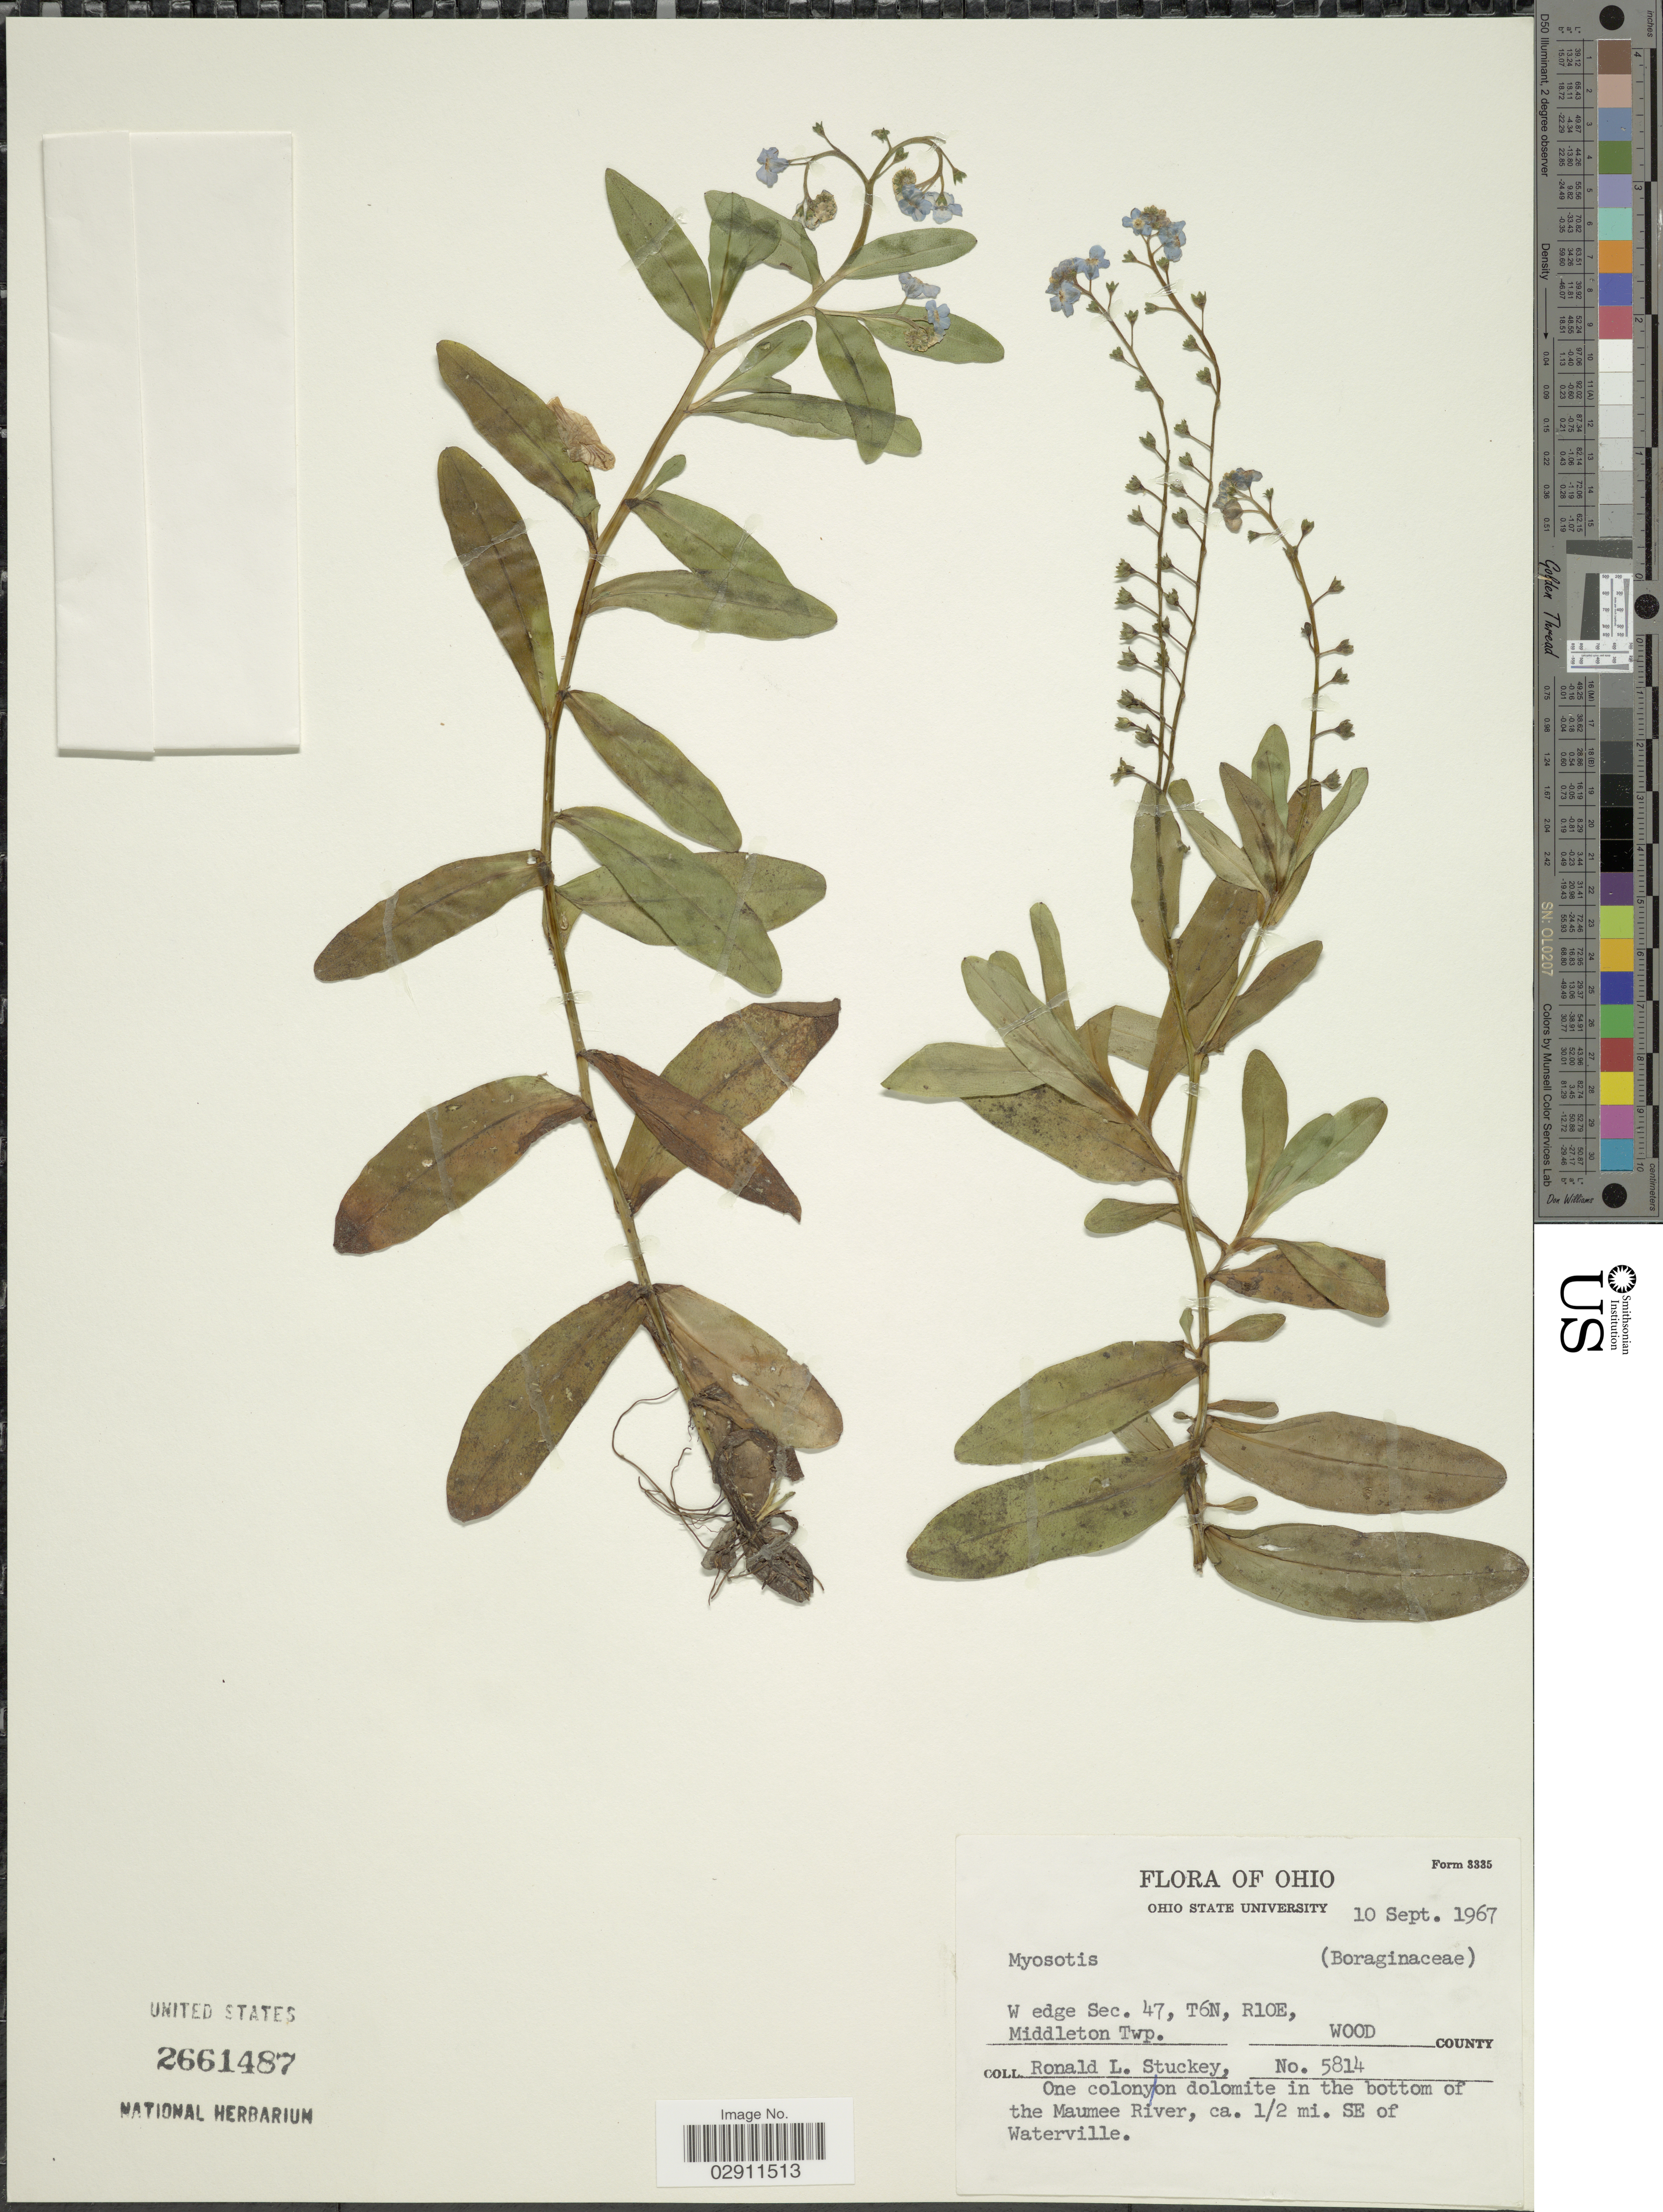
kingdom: Plantae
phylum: Tracheophyta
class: Magnoliopsida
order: Boraginales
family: Boraginaceae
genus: Myosotis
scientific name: Myosotis scorpioides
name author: L.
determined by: Goldman, Doug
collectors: R. L. Stuckey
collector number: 5814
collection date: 1967-09-10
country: United States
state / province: Ohio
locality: W edge Sec. 47, T6N, R10E, Middleton Twp., Wood County, One colony on dolomite in the bottom of the Maumee River, ca. ½ mi. SE of Waterville.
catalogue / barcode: US 2661487